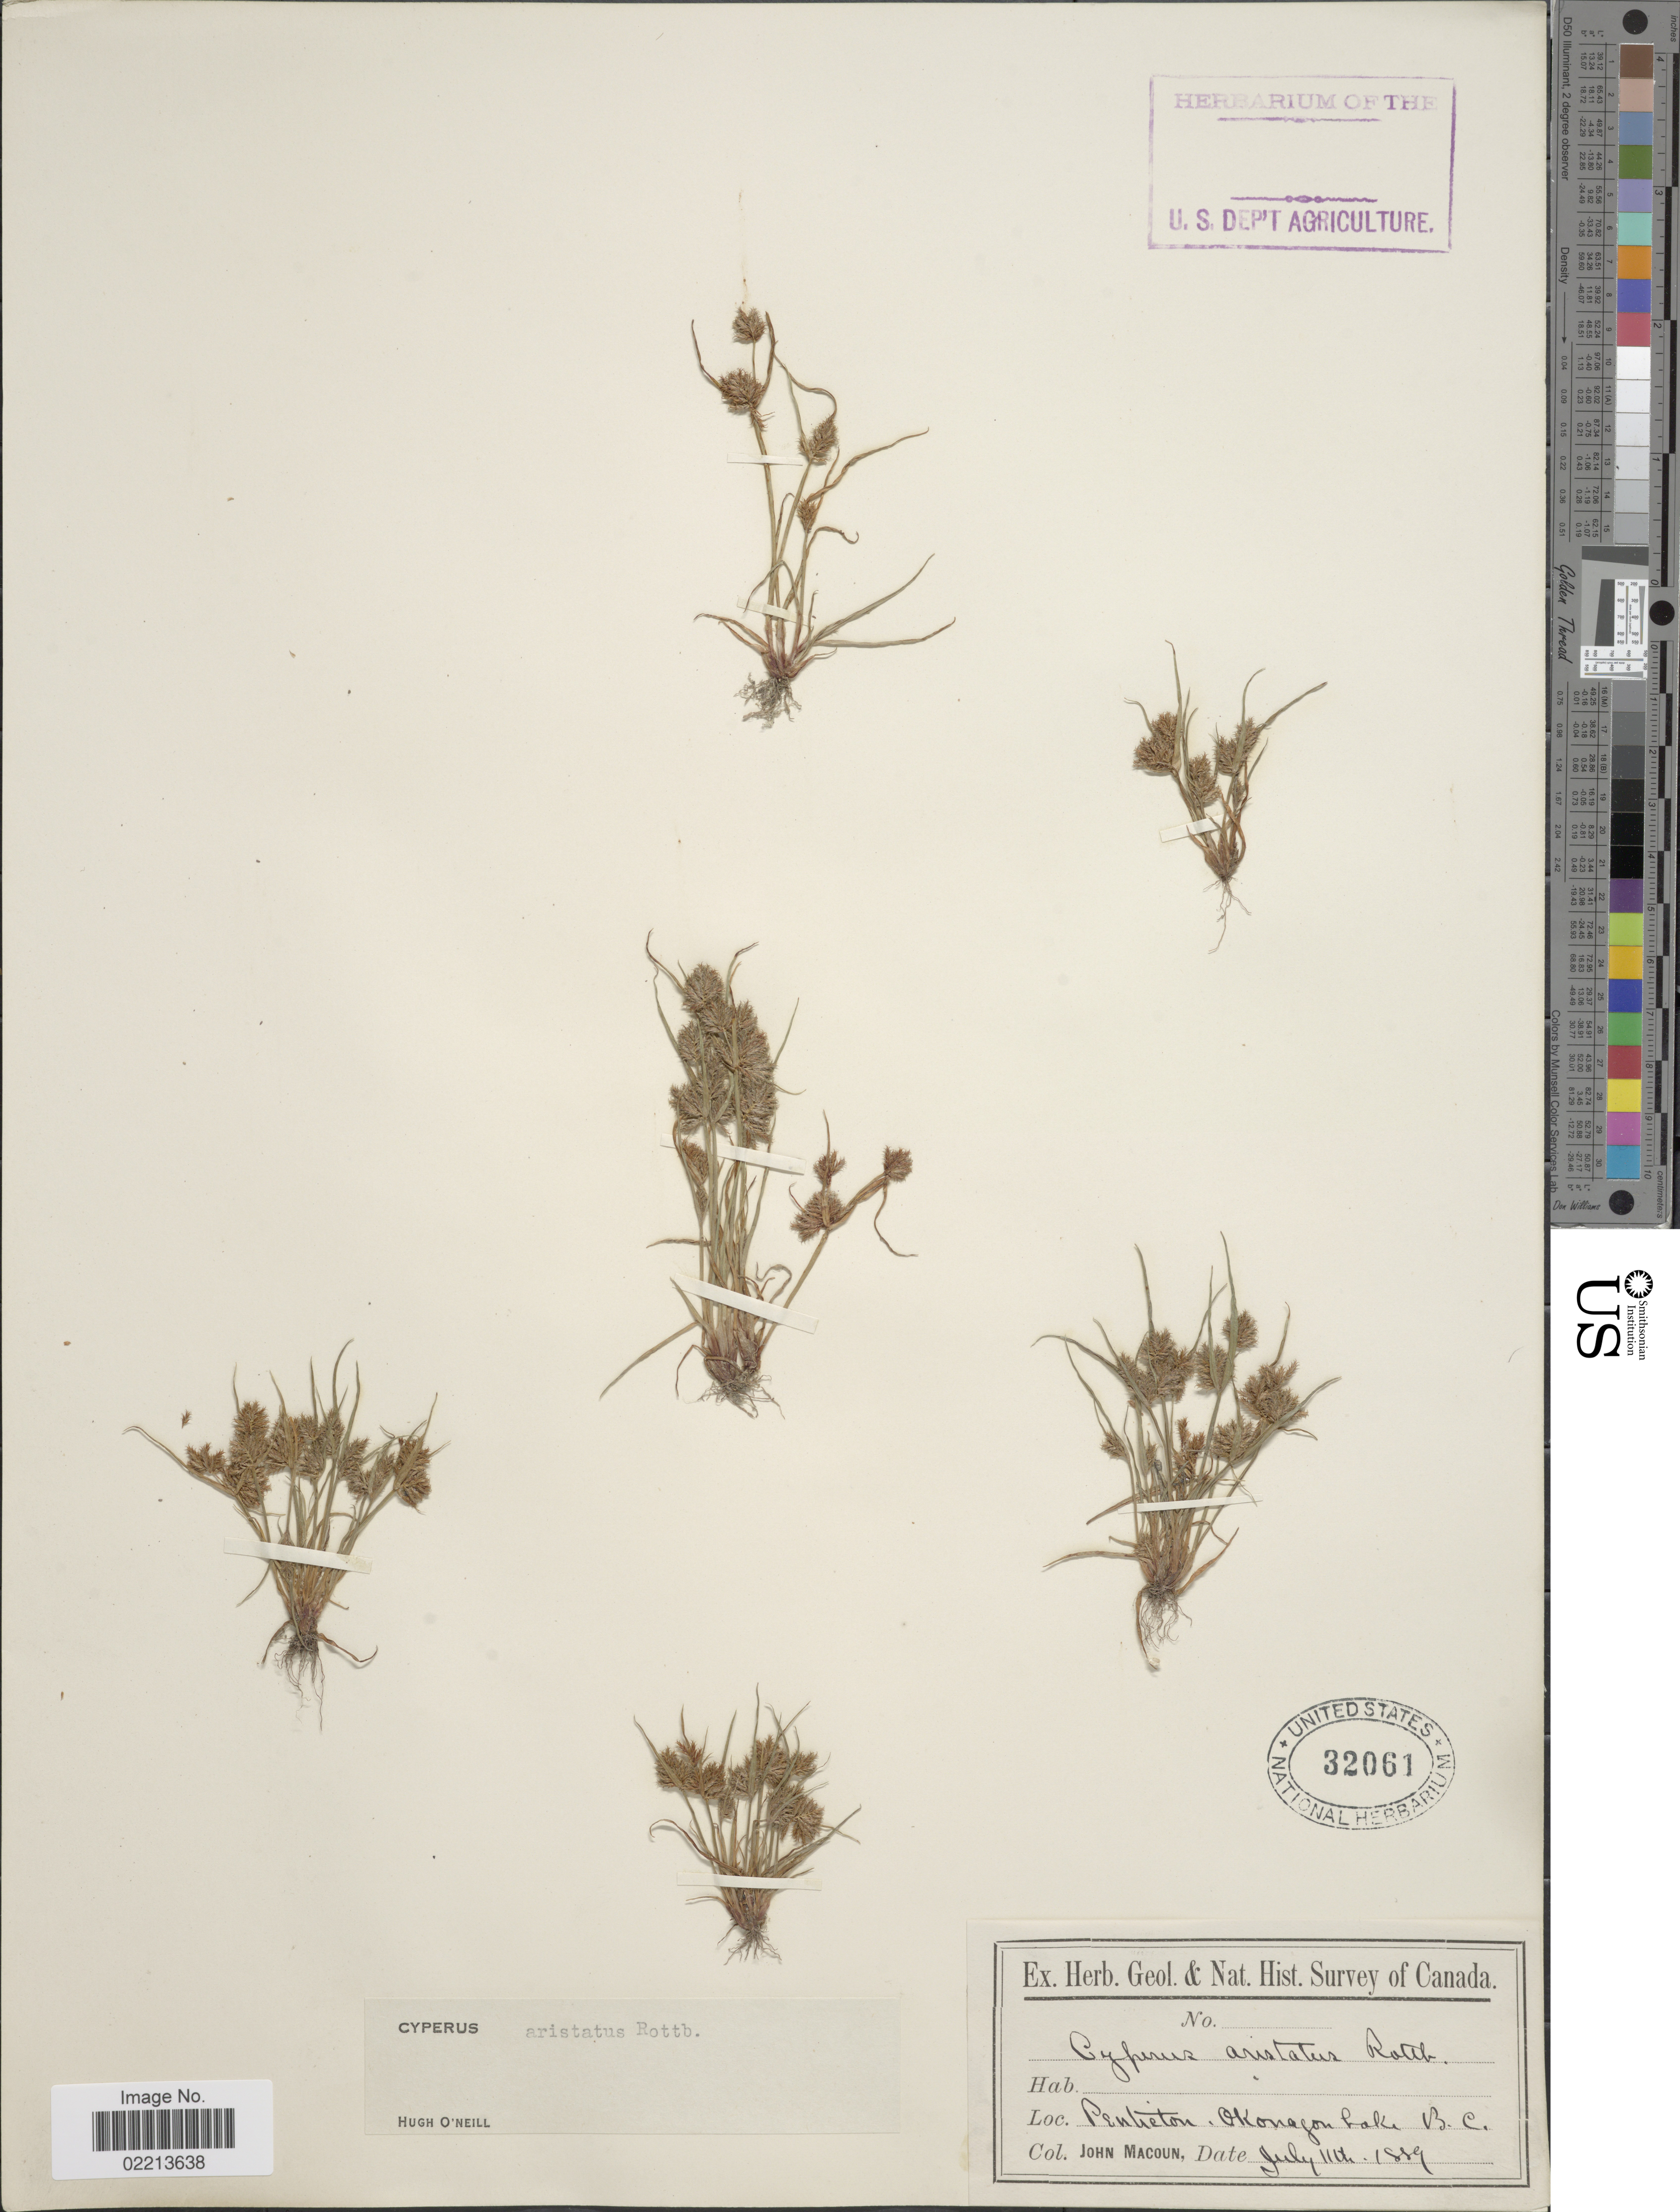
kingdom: Plantae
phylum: Tracheophyta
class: Liliopsida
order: Poales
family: Cyperaceae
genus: Cyperus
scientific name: Cyperus squarrosus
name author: L.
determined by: Strong, Mark T., (BOT), Smithsonian Institution - National Museum of Natural History (UNITED STATES)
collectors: J. Macoun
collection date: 1889-07-11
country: Canada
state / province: British Columbia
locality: Pentieton, Okonagon Lake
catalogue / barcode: US 32061